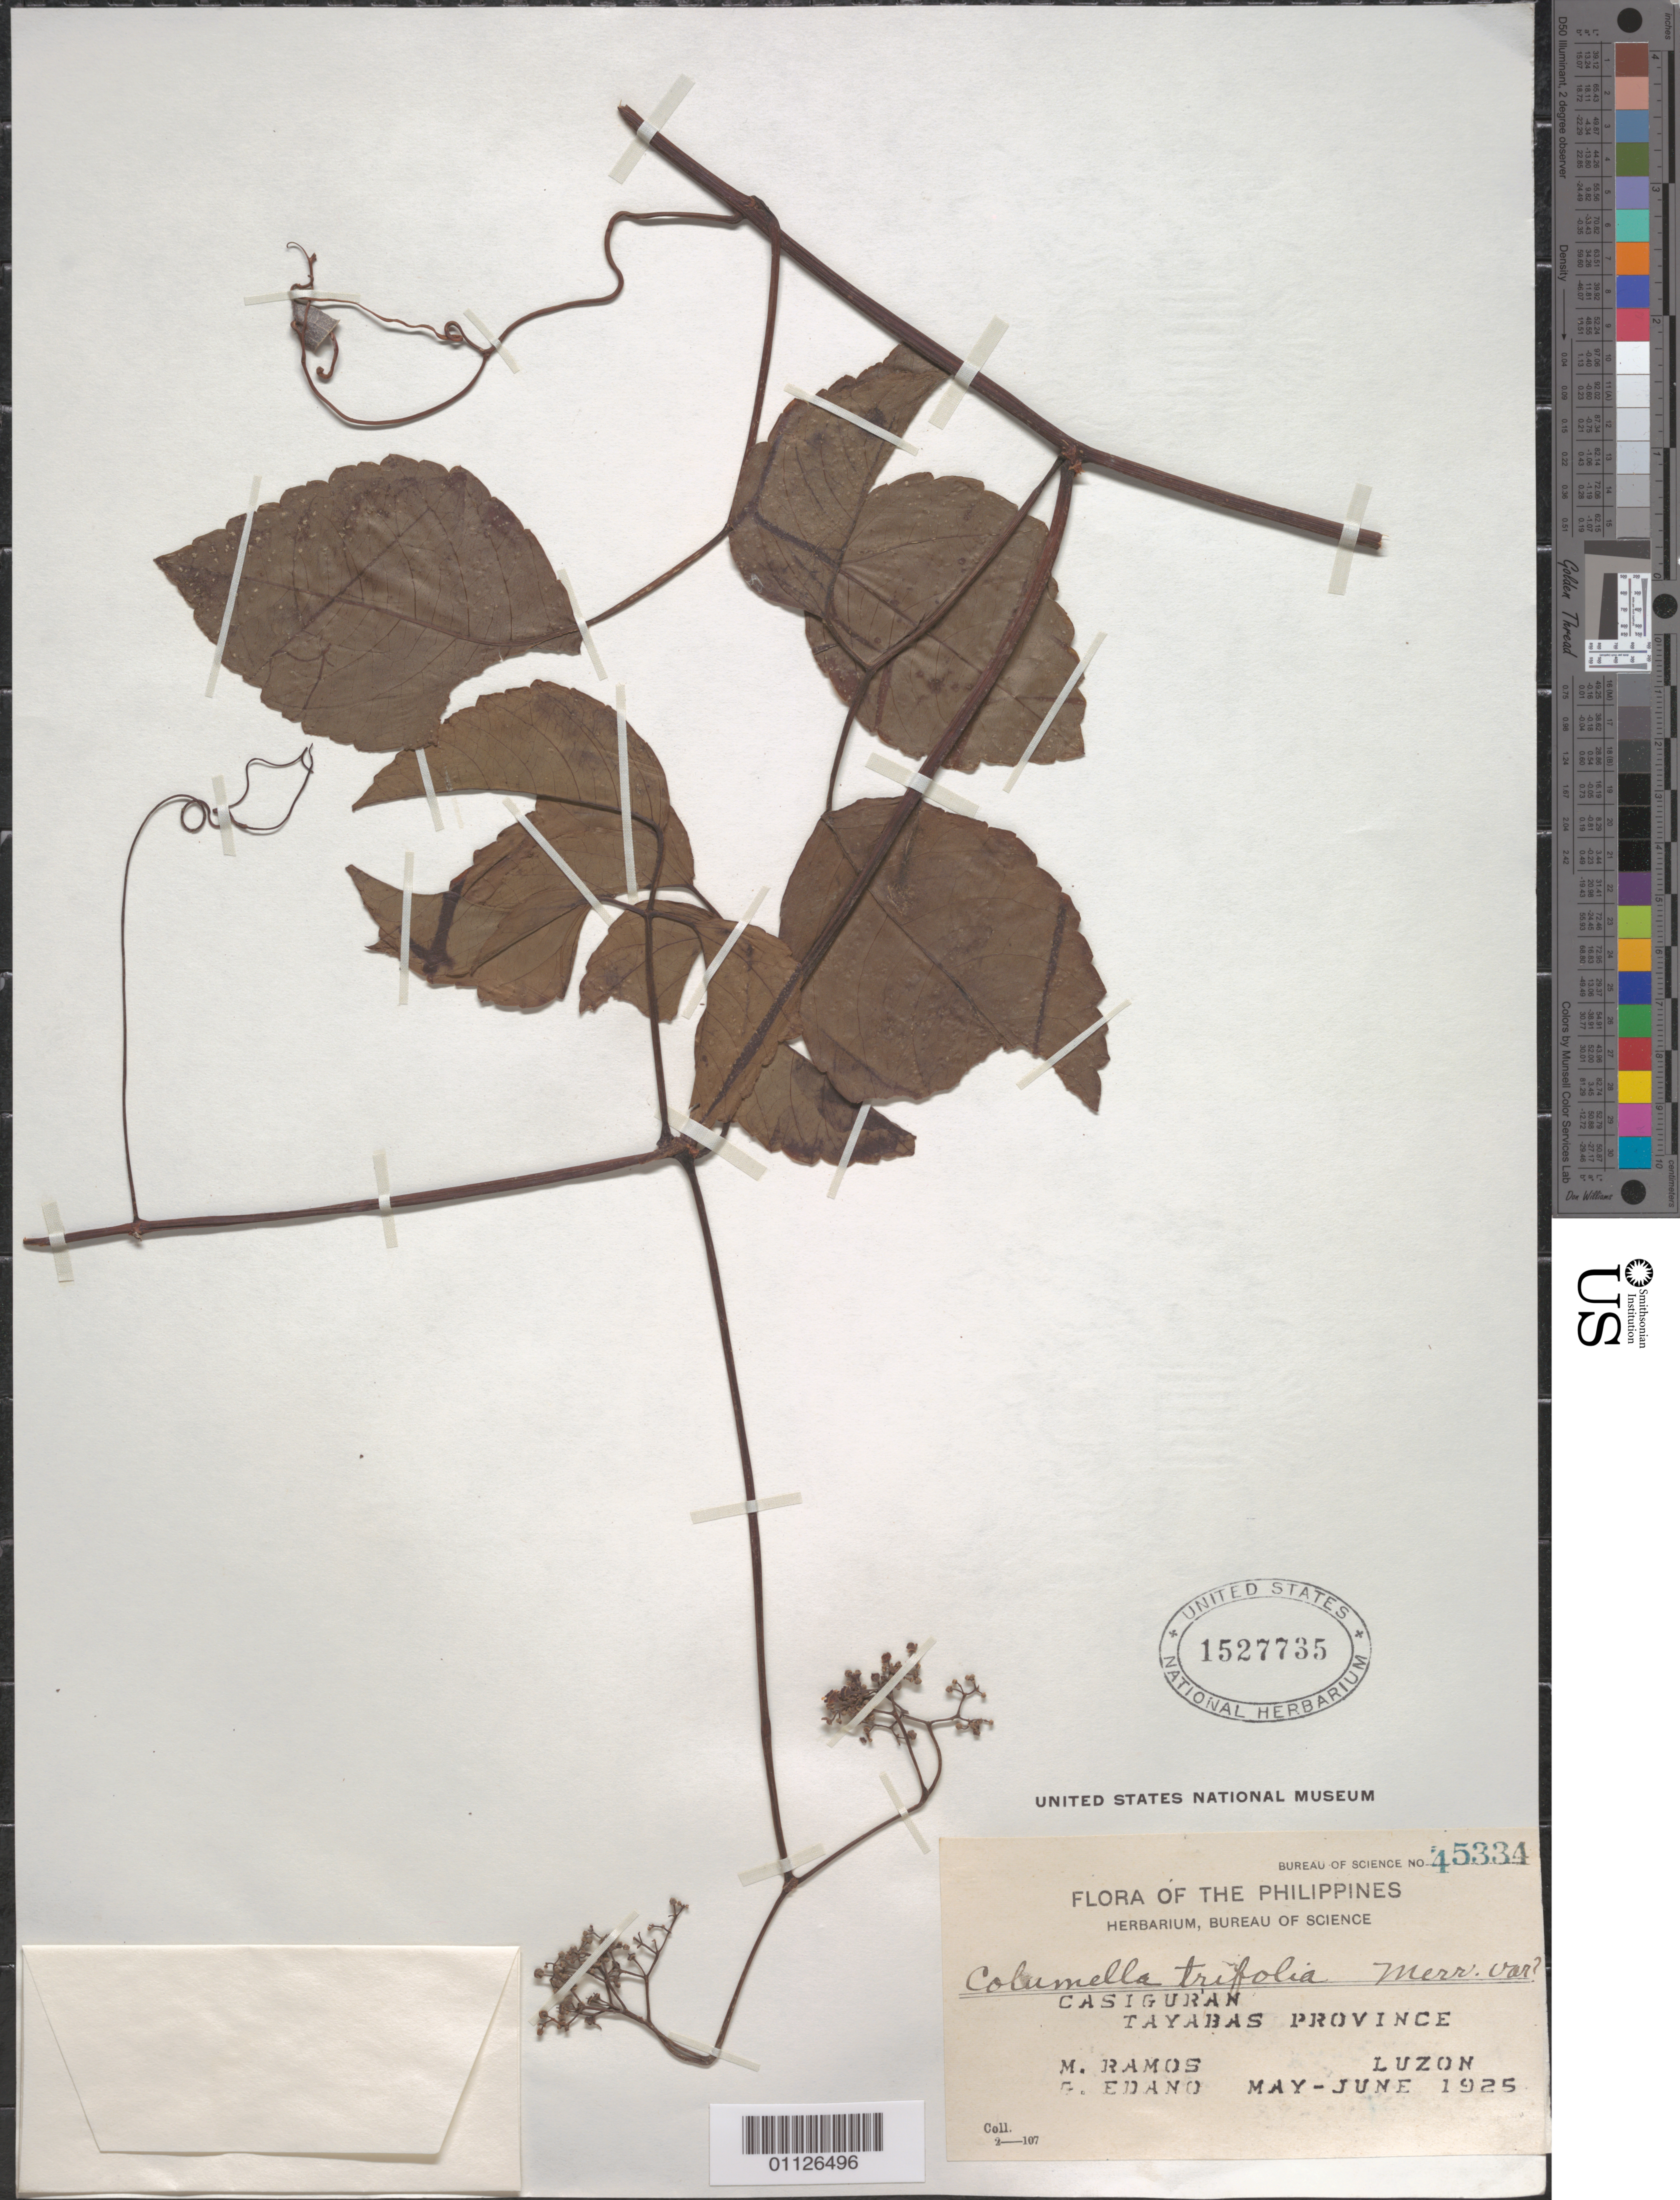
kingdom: Plantae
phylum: Tracheophyta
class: Magnoliopsida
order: Vitales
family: Vitaceae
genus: Causonis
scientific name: Causonis trifolia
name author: (L.) Mabb. & J. Wen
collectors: M. Ramos & G. Edaño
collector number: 45334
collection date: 1925-05/1925-06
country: Philippines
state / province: Calabarzon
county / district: Quezon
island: Luzon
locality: Casiguran. Luzon. Tayabas.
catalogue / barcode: US 1527735